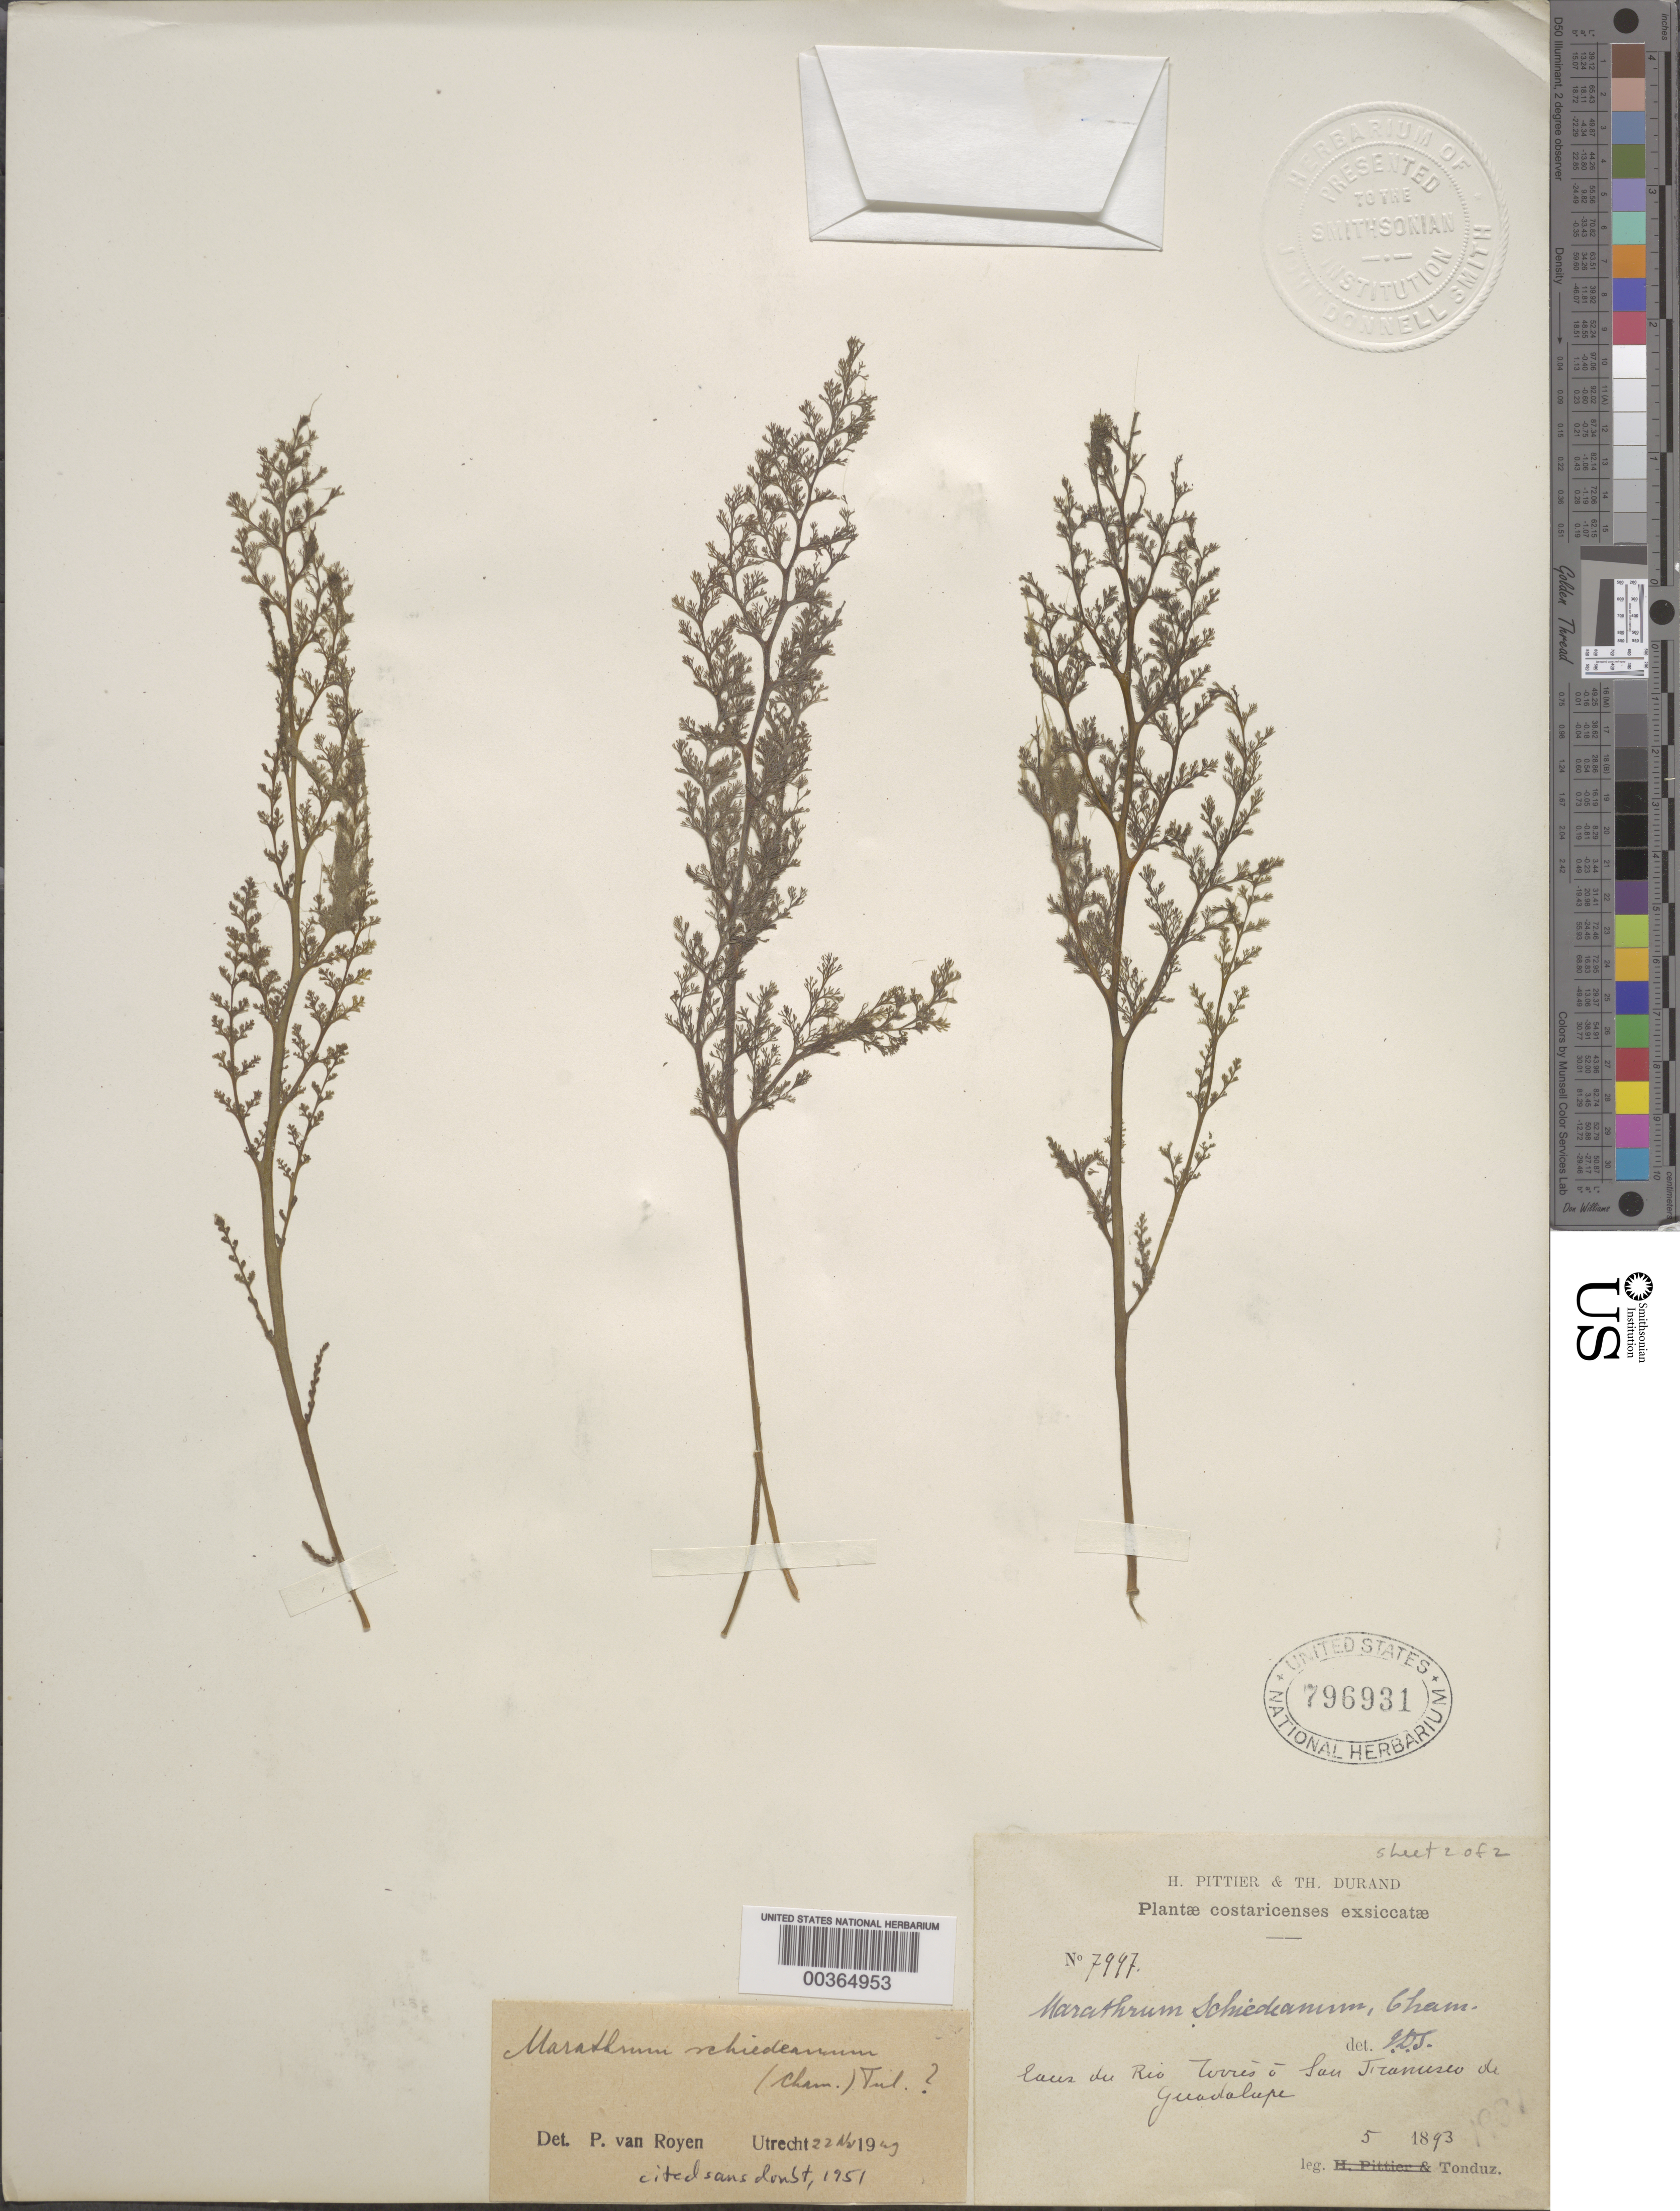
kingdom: Plantae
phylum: Tracheophyta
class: Magnoliopsida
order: Malpighiales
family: Podostemaceae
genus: Marathrum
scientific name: Marathrum schiedeanum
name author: Cham.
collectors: A. Tonduz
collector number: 7997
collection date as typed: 1893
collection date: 1893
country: Costa Rica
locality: Rio Torres, near San Francisco de Guadalupe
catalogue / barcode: US 796931